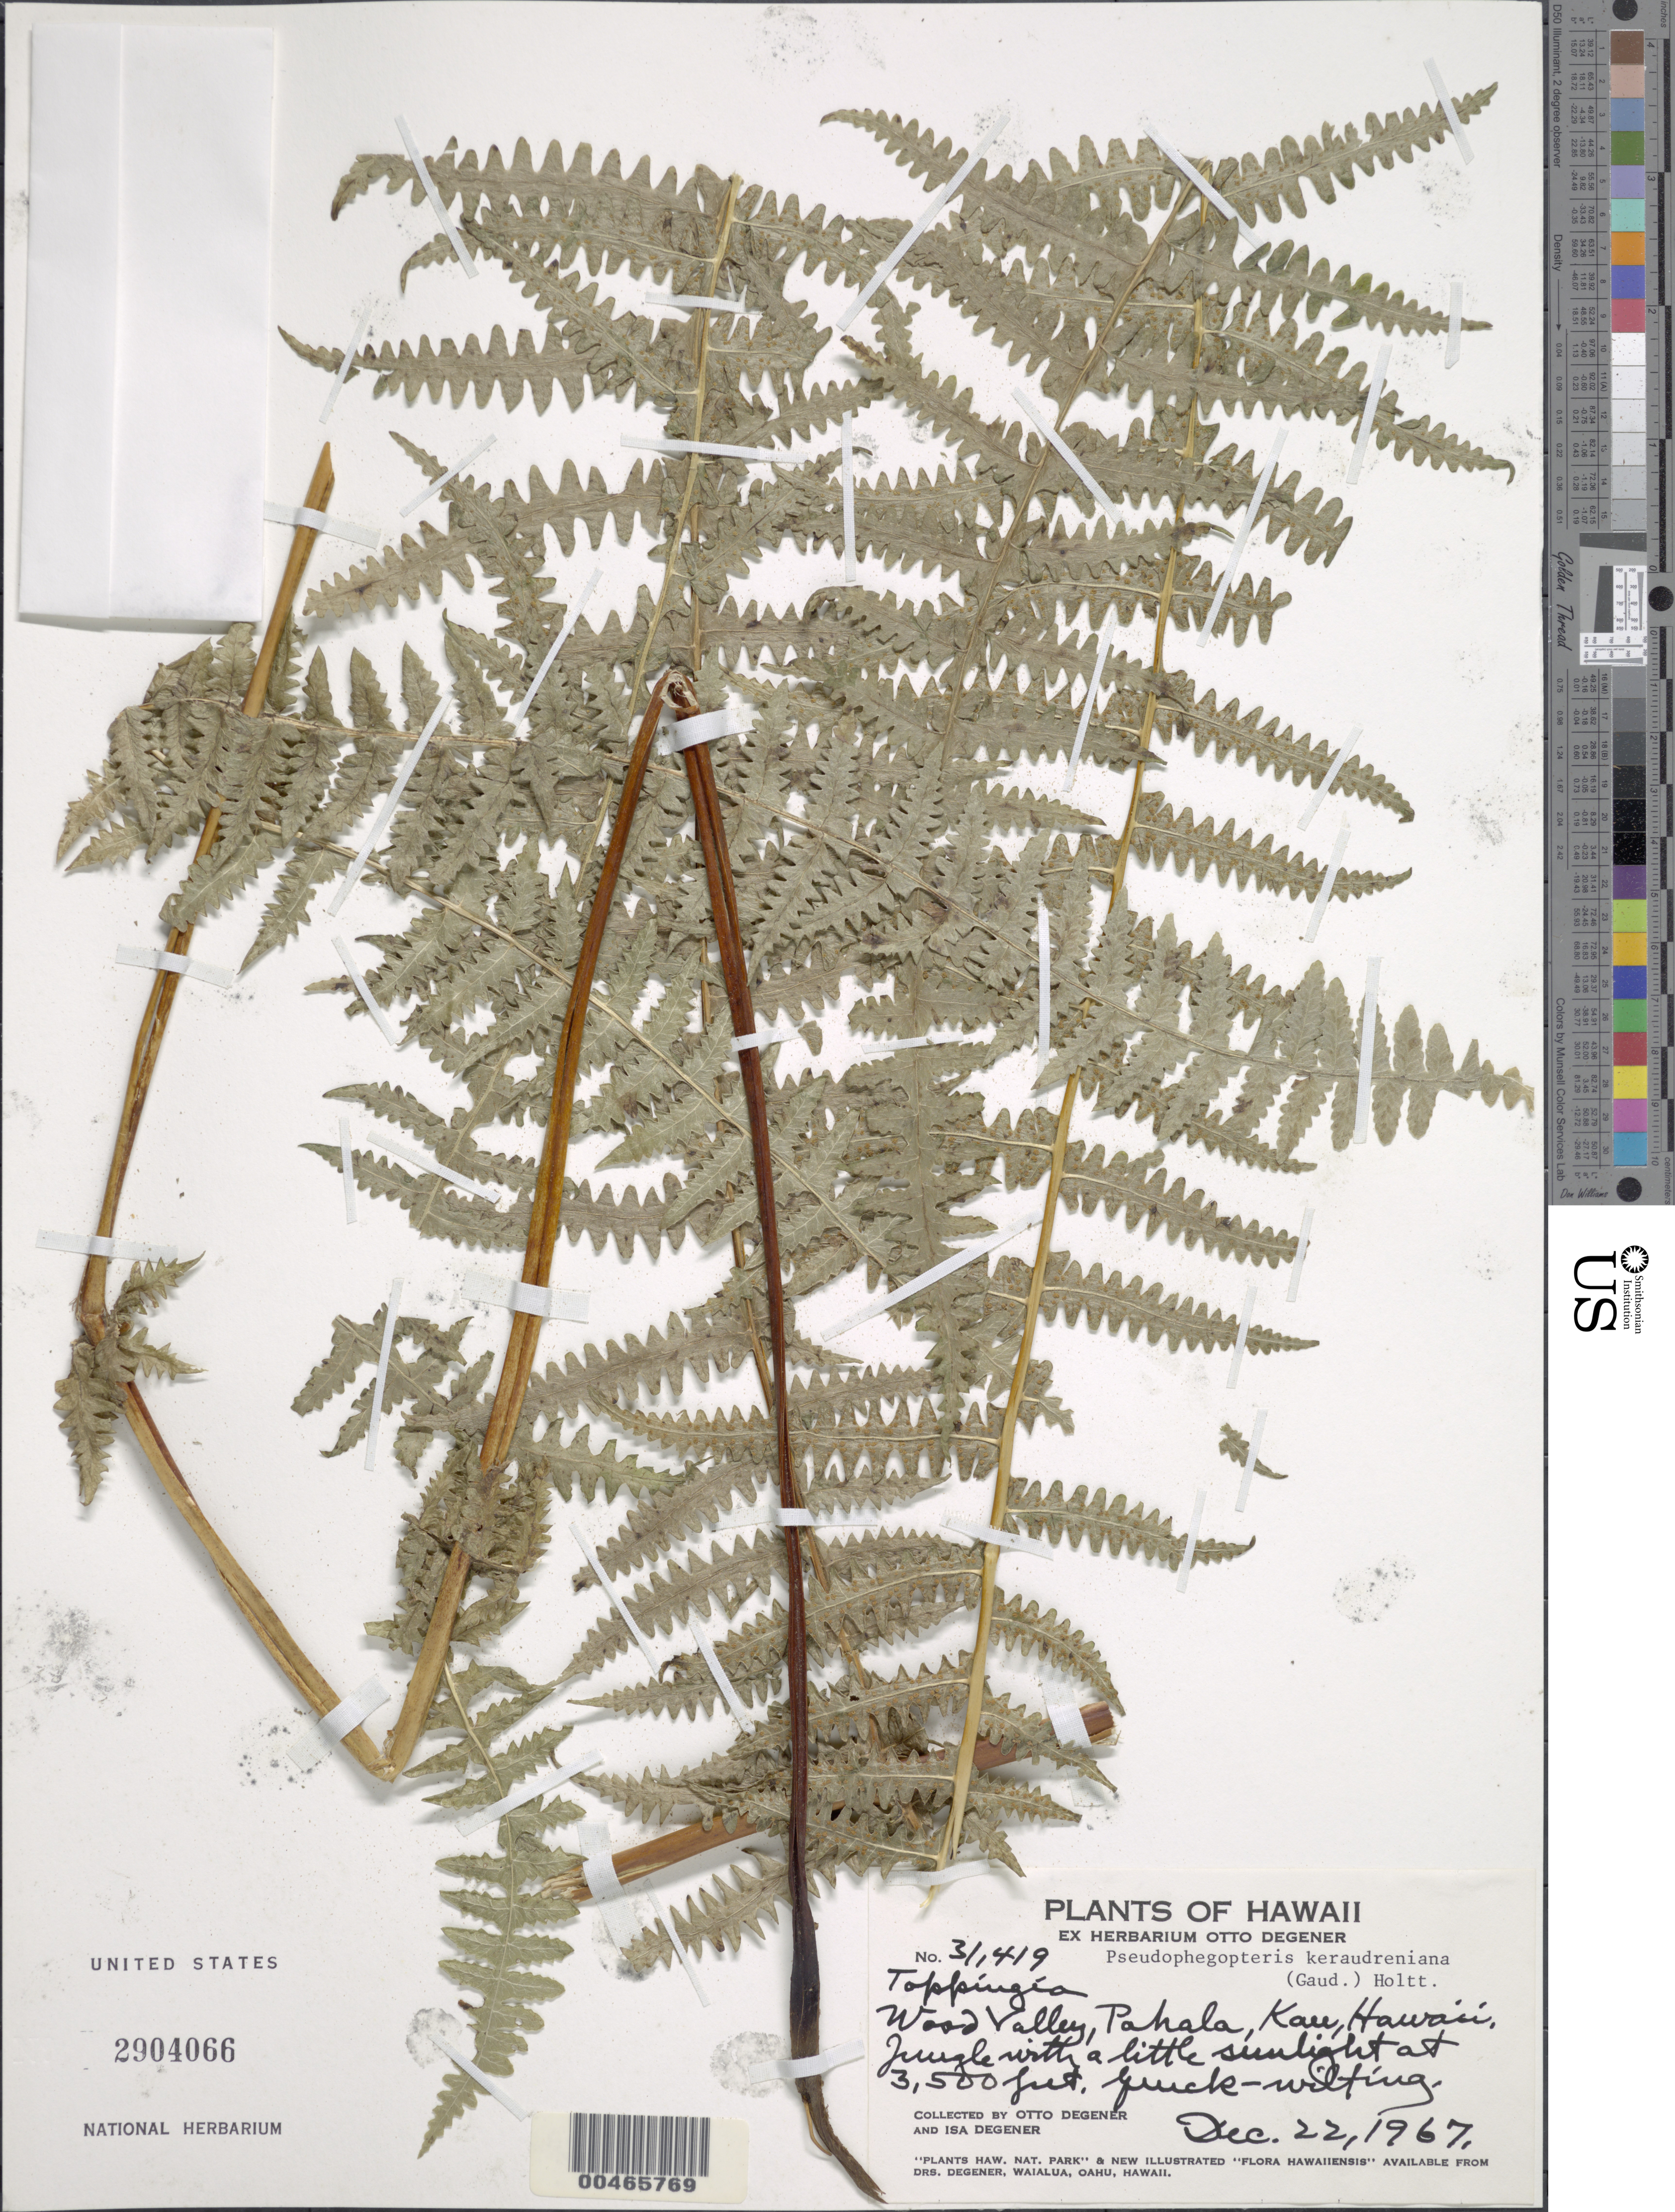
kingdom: Plantae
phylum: Tracheophyta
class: Polypodiopsida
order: Polypodiales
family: Thelypteridaceae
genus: Pseudophegopteris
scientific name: Pseudophegopteris keraudreniana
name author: (Gaudich.) Holttum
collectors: O. Degener & I. Degener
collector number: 31419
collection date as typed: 22 Dec 1967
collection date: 1967-12-22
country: United States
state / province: Hawaii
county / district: Hawaii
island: Hawaii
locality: Wood Valley, Pahala, Kau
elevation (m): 1067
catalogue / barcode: US 2904066